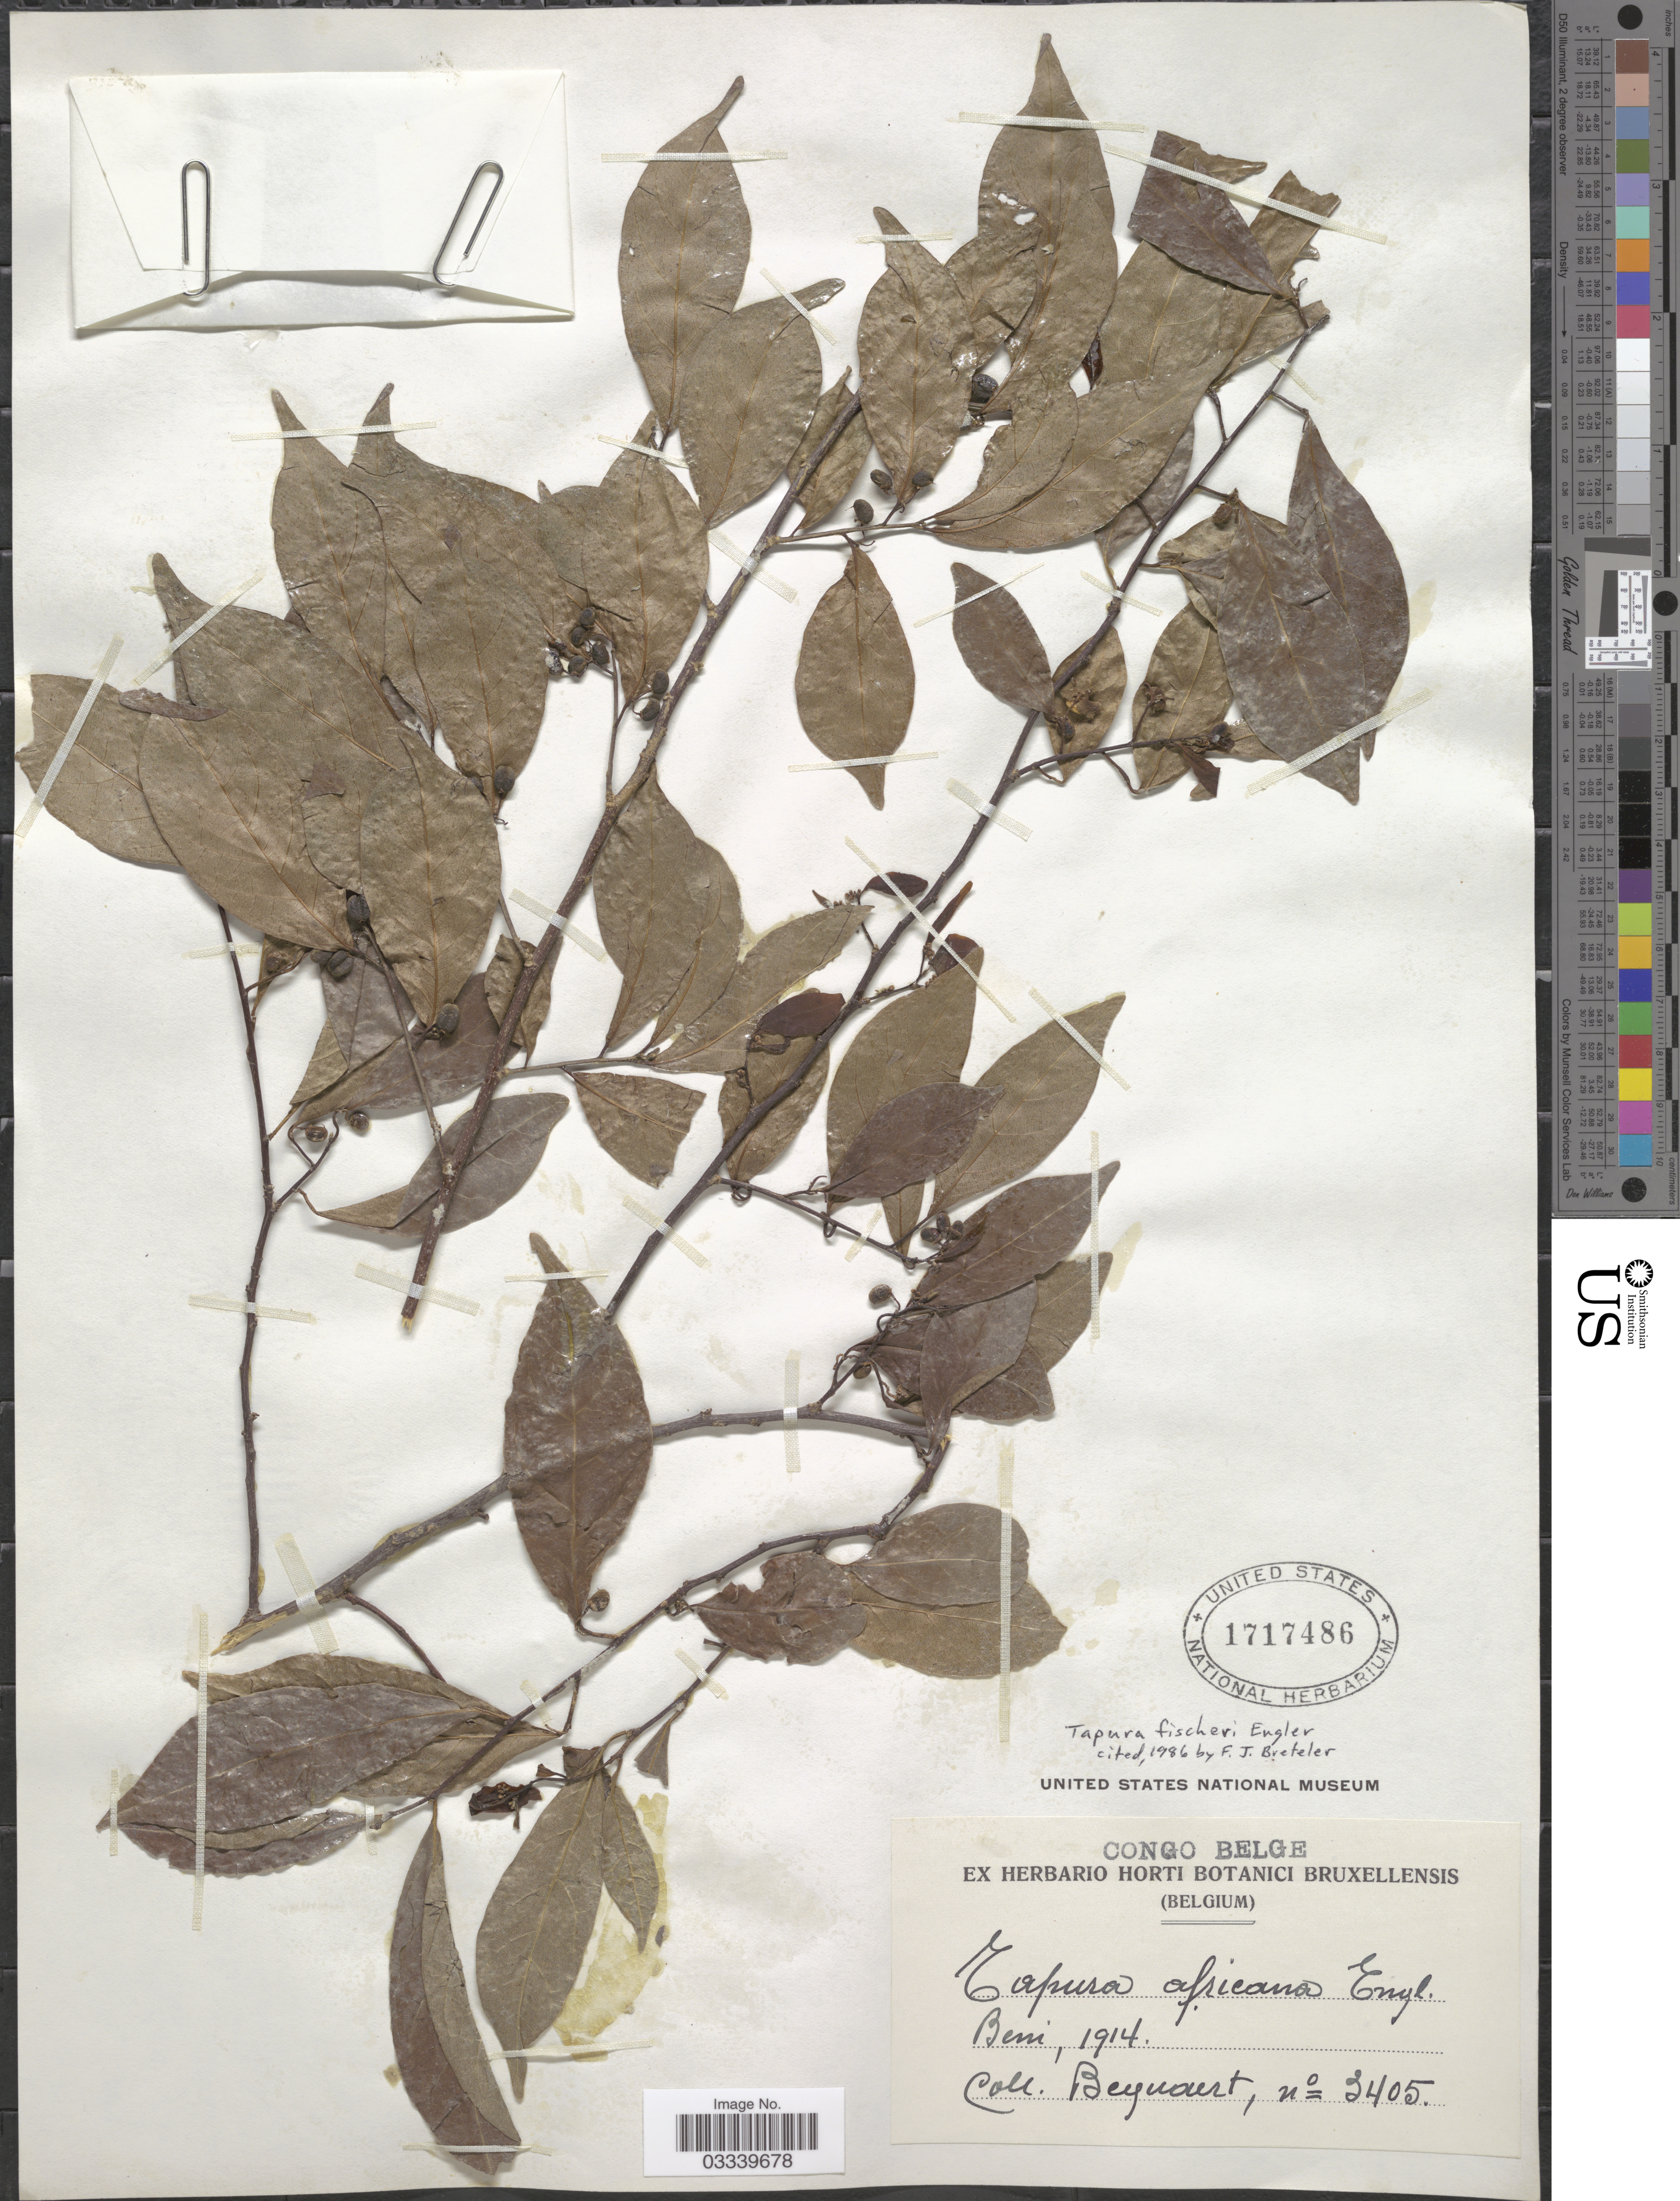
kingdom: Plantae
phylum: Tracheophyta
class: Magnoliopsida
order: Malpighiales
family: Dichapetalaceae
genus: Tapura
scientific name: Tapura fischeri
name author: Engl.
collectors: Bequaert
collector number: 3405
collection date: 1914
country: Congo, Democratic Republic of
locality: Congo Belge. Beni.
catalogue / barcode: US 1717486